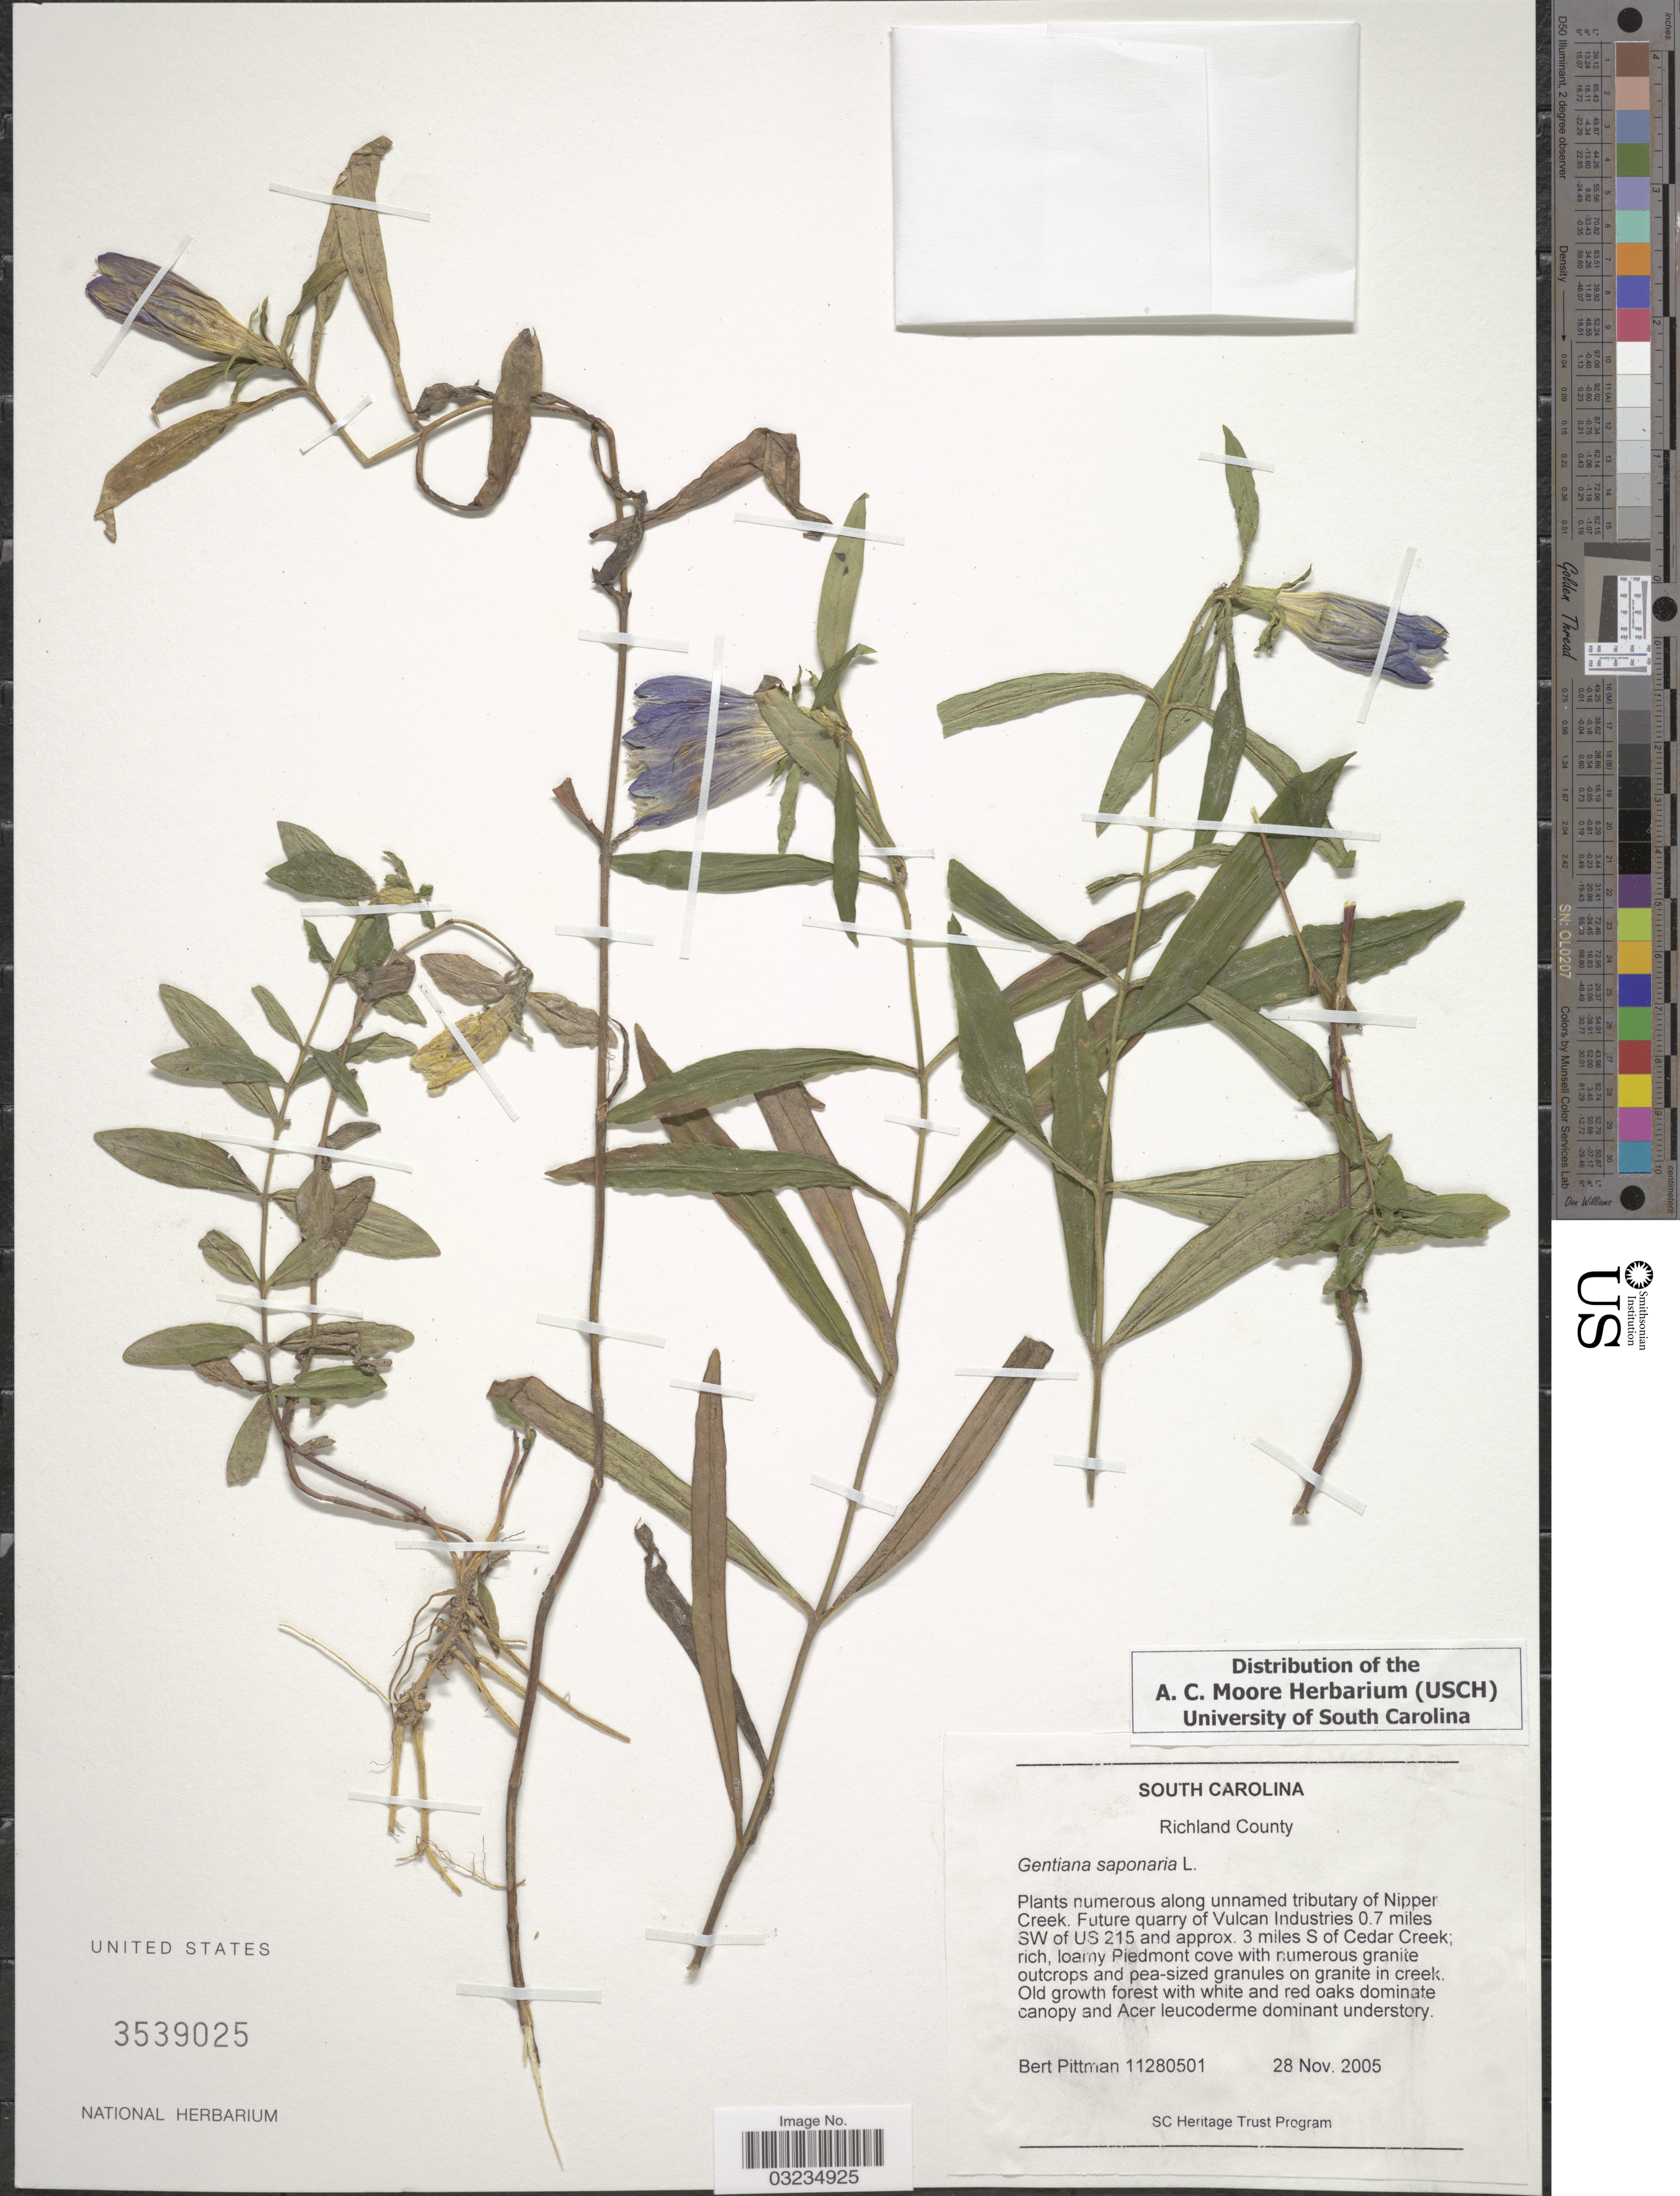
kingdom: Plantae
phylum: Tracheophyta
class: Magnoliopsida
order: Gentianales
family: Gentianaceae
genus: Gentiana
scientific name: Gentiana saponaria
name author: L.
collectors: B. Pittman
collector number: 11280501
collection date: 2005-11-28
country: United States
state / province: South Carolina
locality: Richland County. Plants numerous along unnamed tributary of Nipper Creek. Future quarry of Vulcan Industries 0.7 miles SW of US 215 and approx. 3 miles S of Cedar Creek.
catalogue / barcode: US 3539025